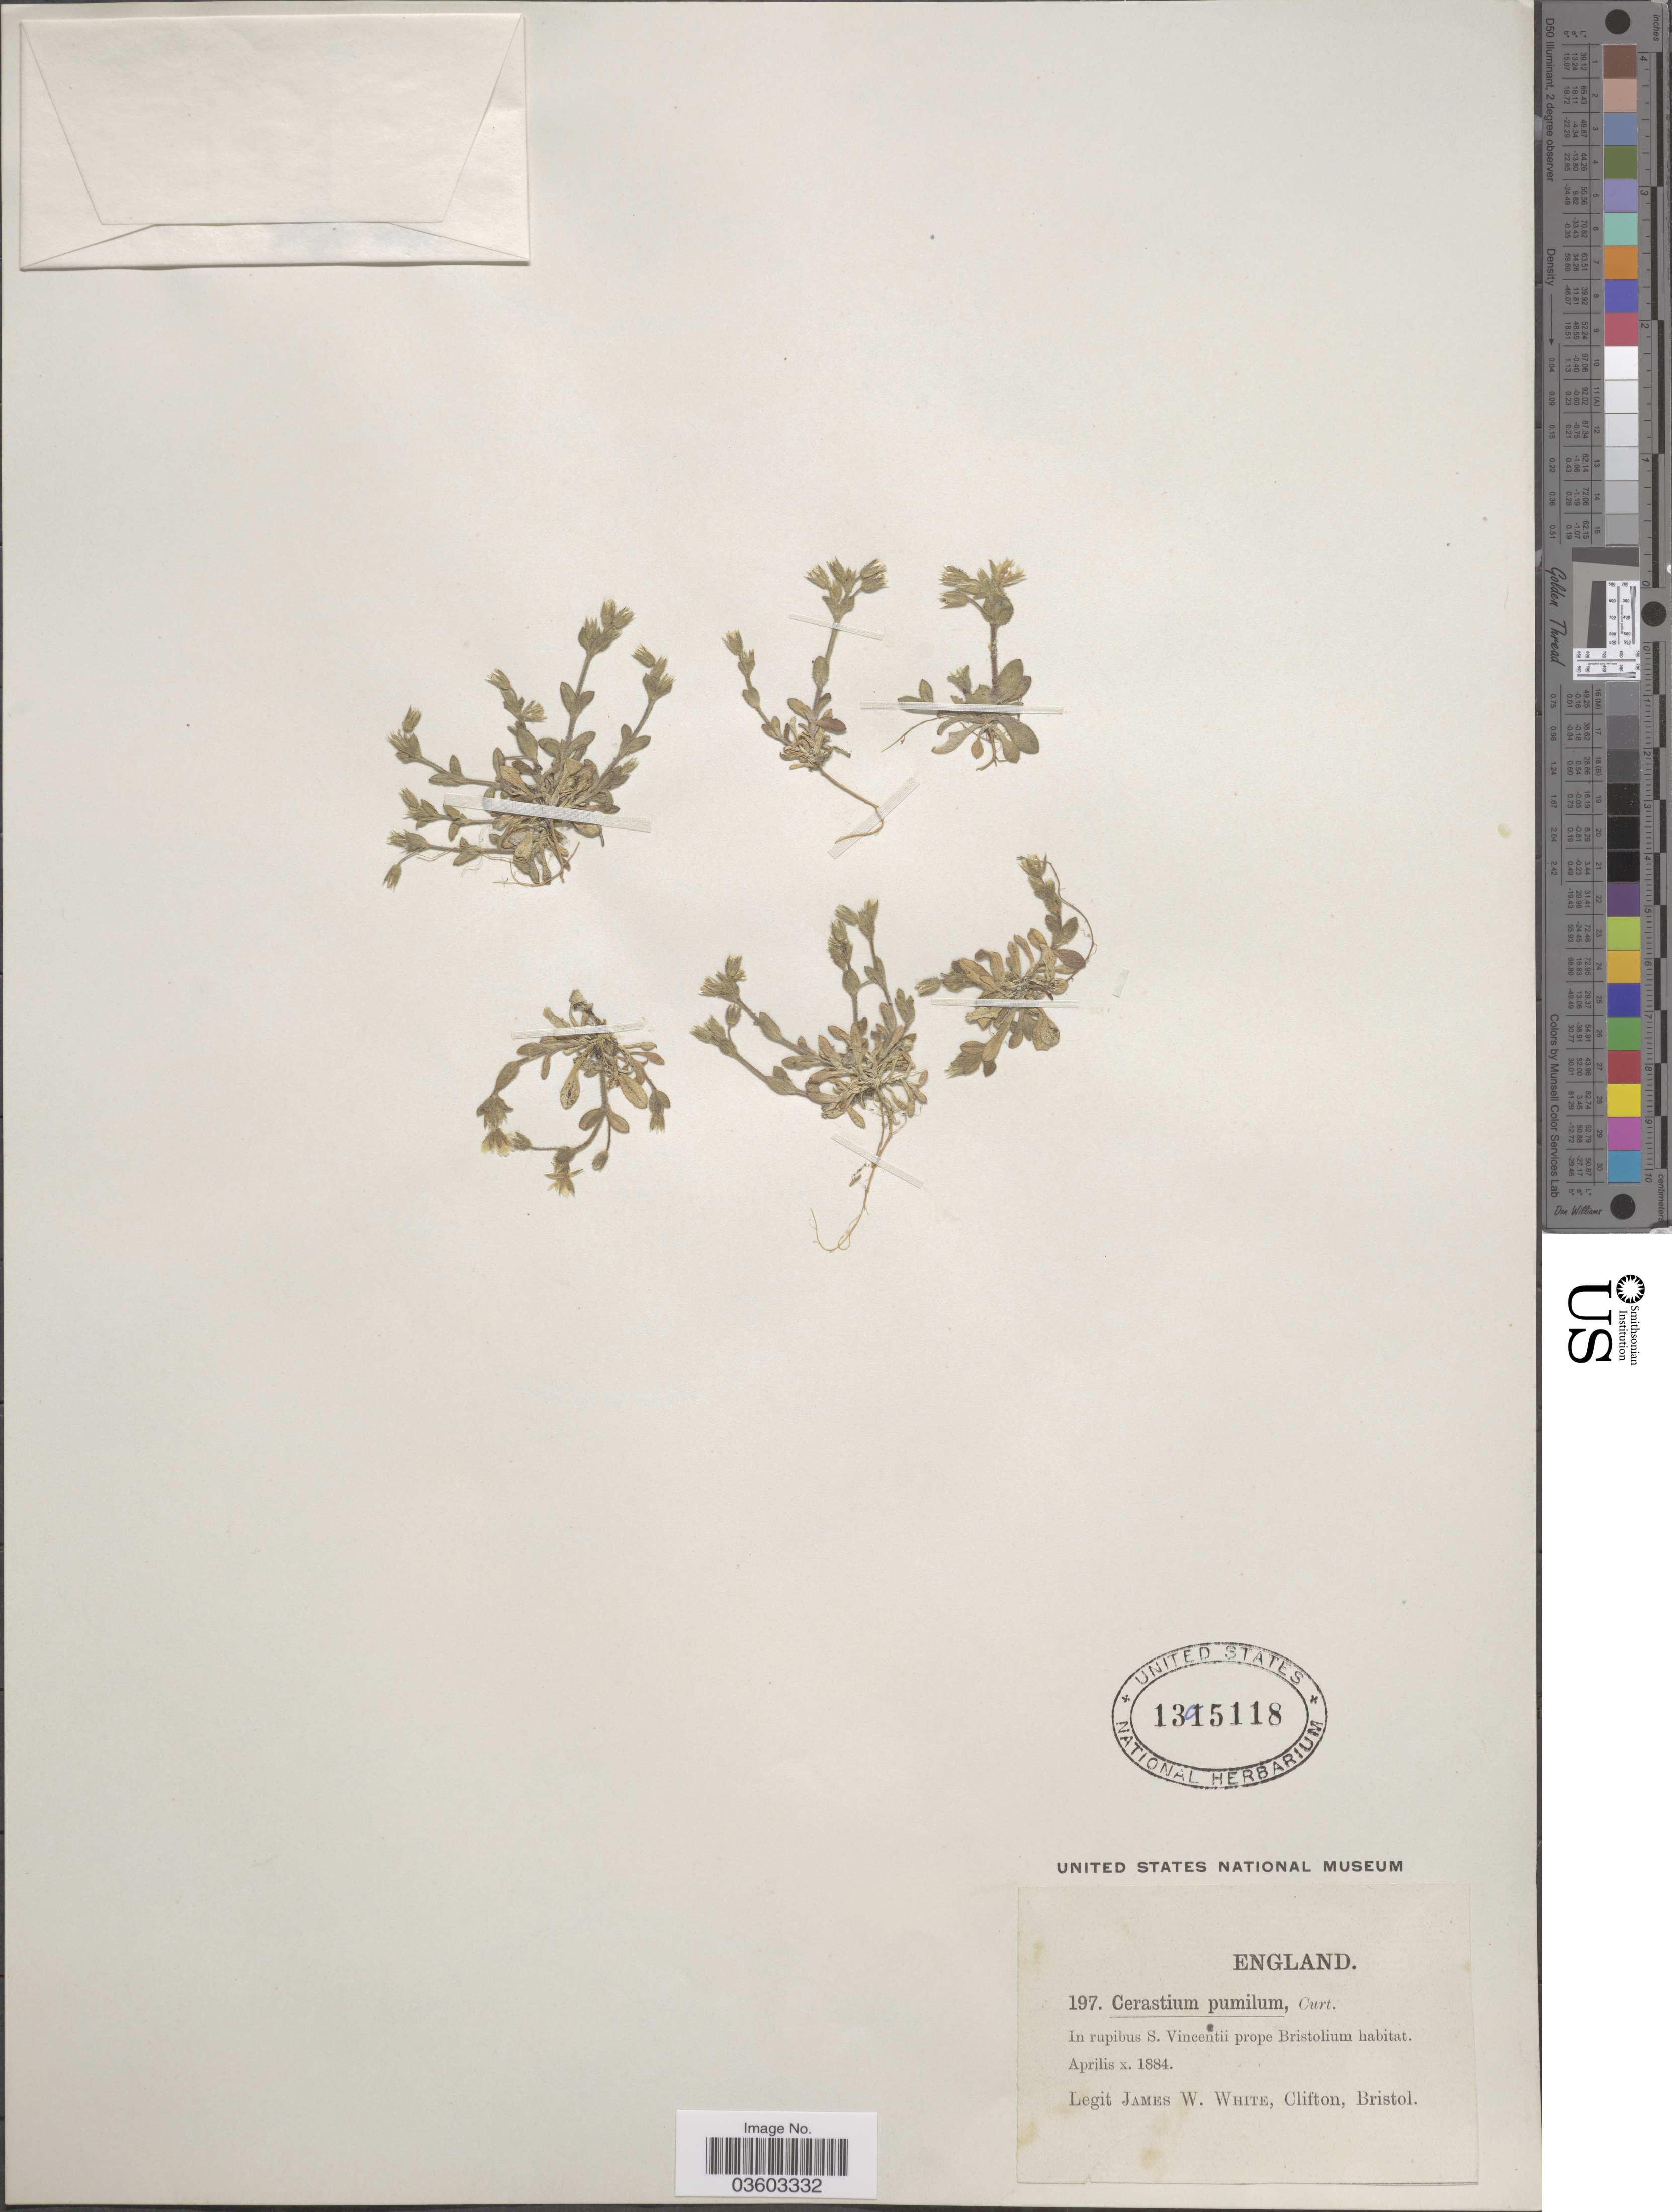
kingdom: Plantae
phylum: Tracheophyta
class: Magnoliopsida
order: Caryophyllales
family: Caryophyllaceae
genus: Cerastium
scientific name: Cerastium pumilum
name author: Curtis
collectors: J. W. White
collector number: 197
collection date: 1884-04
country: United Kingdom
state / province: England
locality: In rupibus S. Vicentii prope Bristolium.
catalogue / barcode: US 1395118